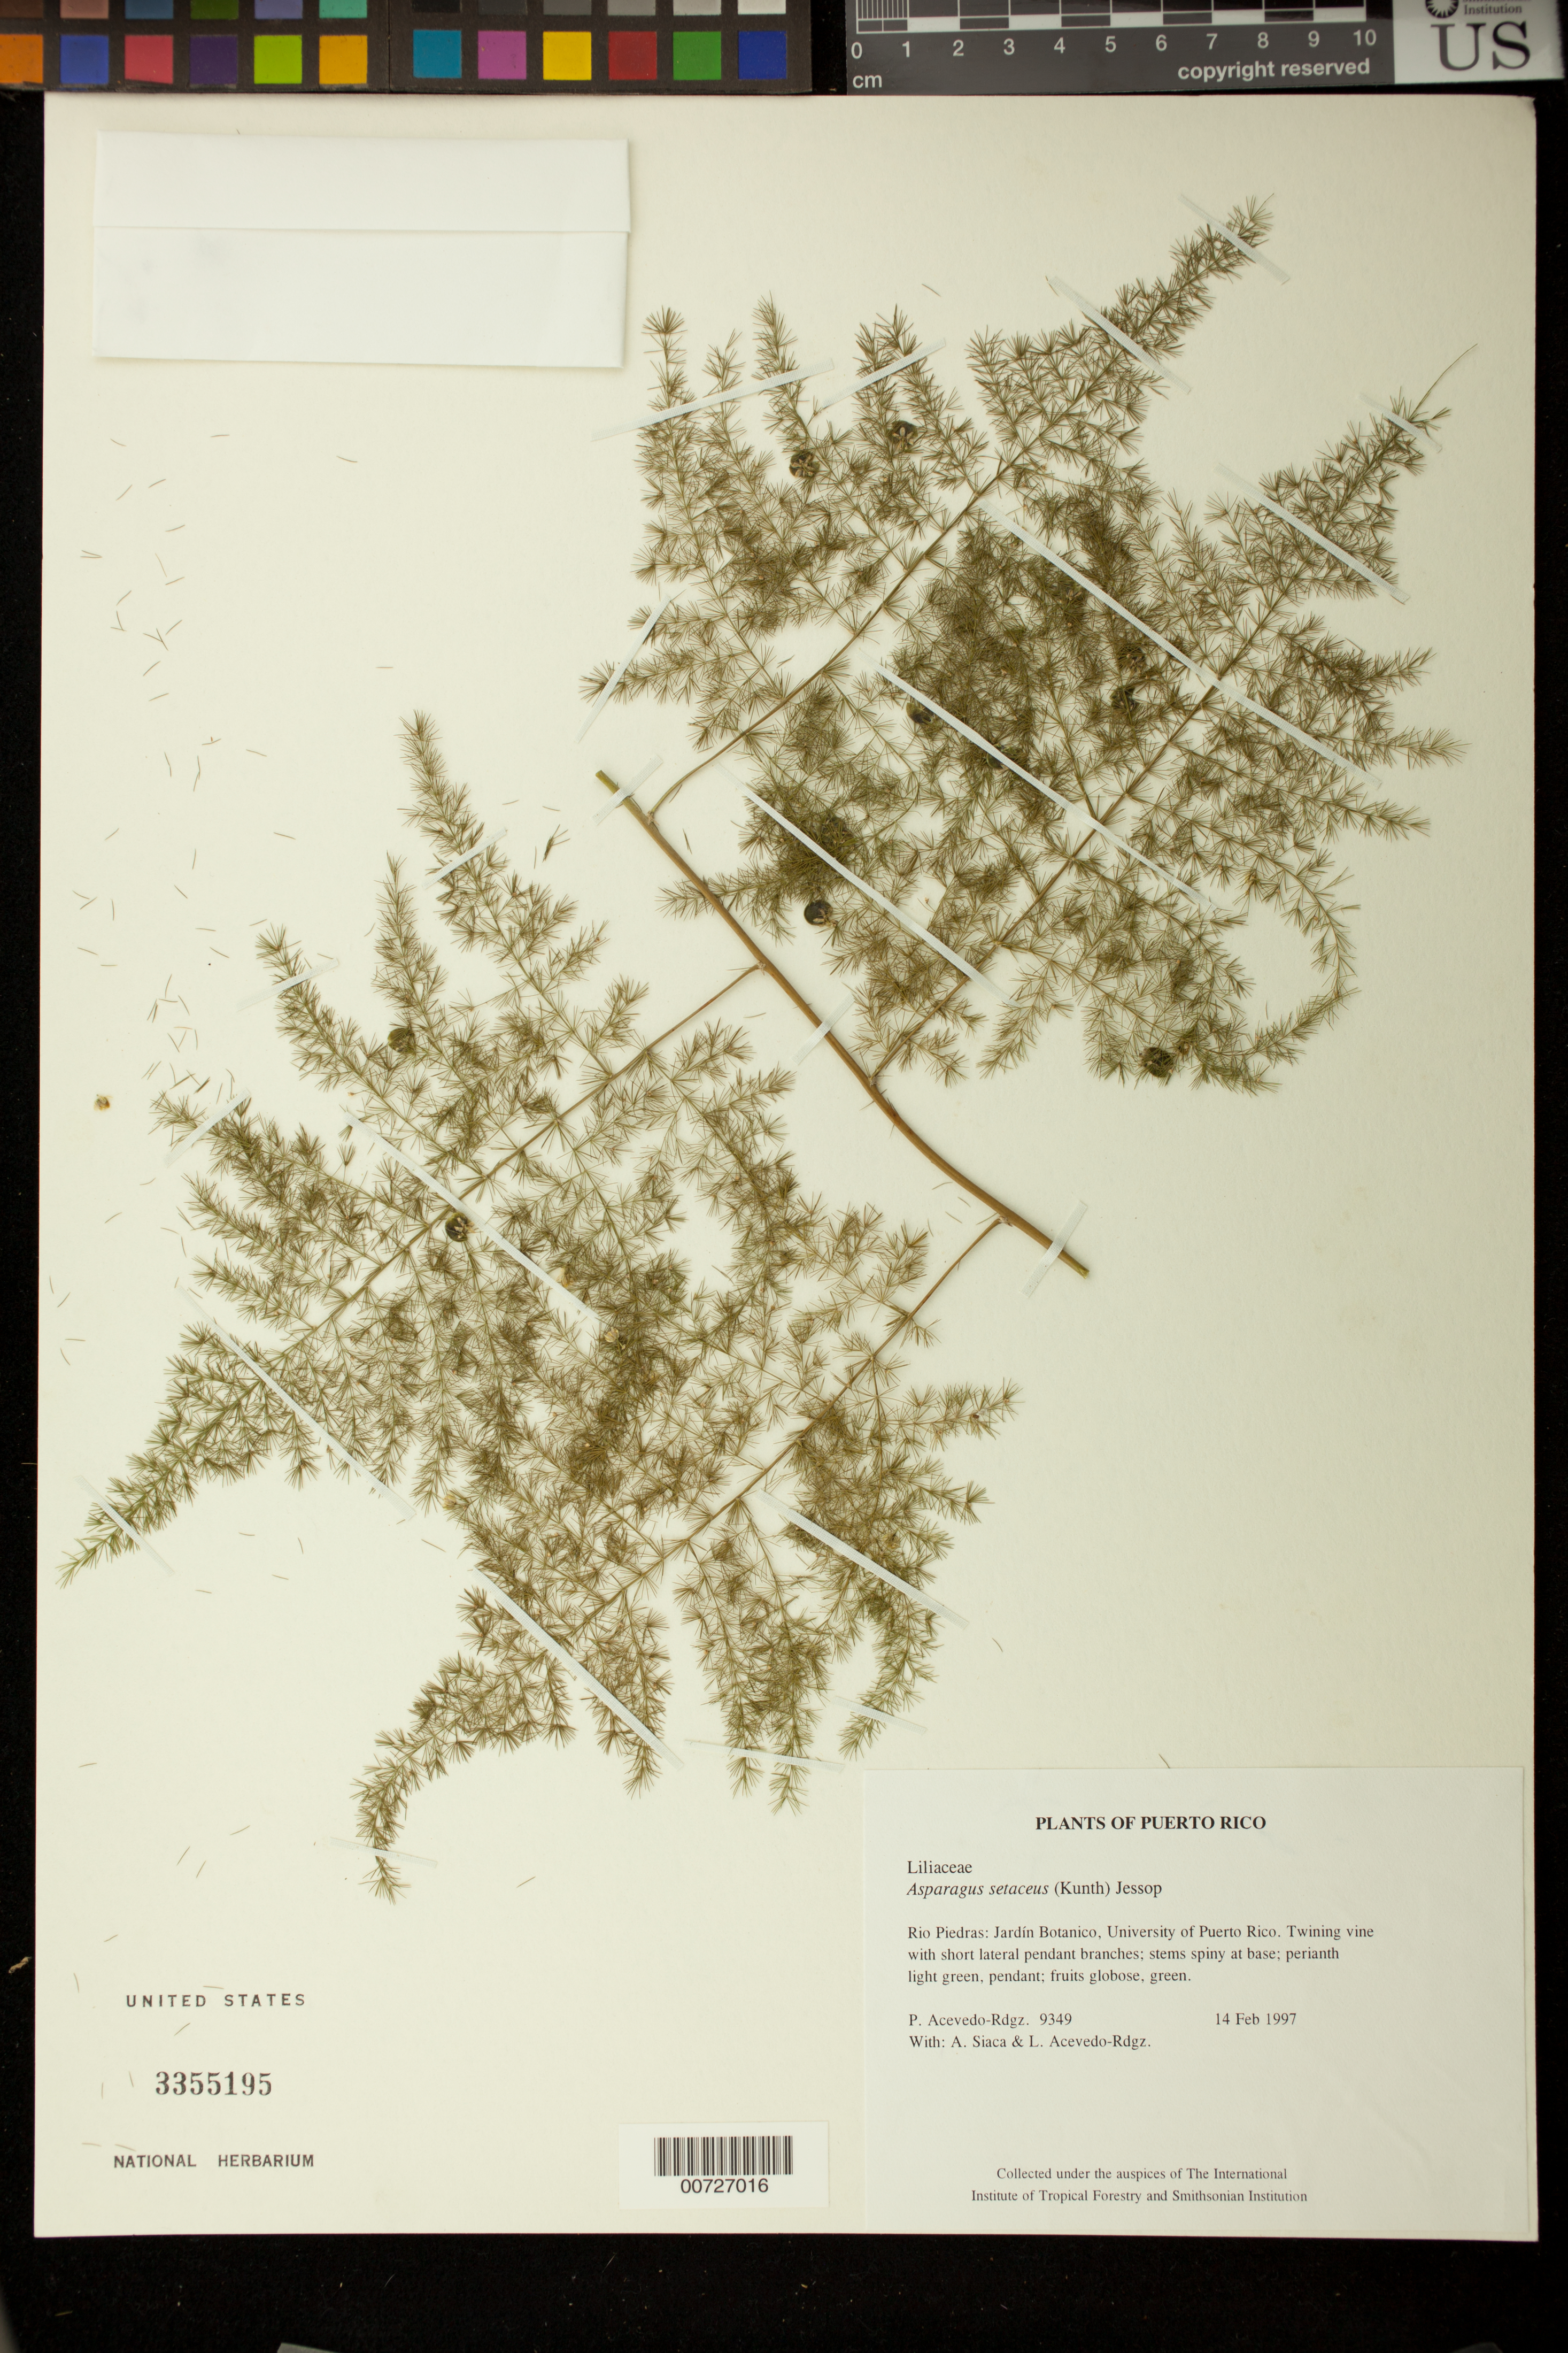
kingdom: Plantae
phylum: Tracheophyta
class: Liliopsida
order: Asparagales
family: Asparagaceae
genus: Asparagus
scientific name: Asparagus setaceus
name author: (Kunth) Jessop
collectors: P. Acevedo-Rodr., A. Siaca & L. Acevedo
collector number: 9349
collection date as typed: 14 Feb 1997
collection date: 1997-02-14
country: Puerto Rico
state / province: San Juan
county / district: Río Piedras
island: Puerto Rico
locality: Rio Piedras: Jardín Botanico, University of Puerto Rico.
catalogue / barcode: US 3355195